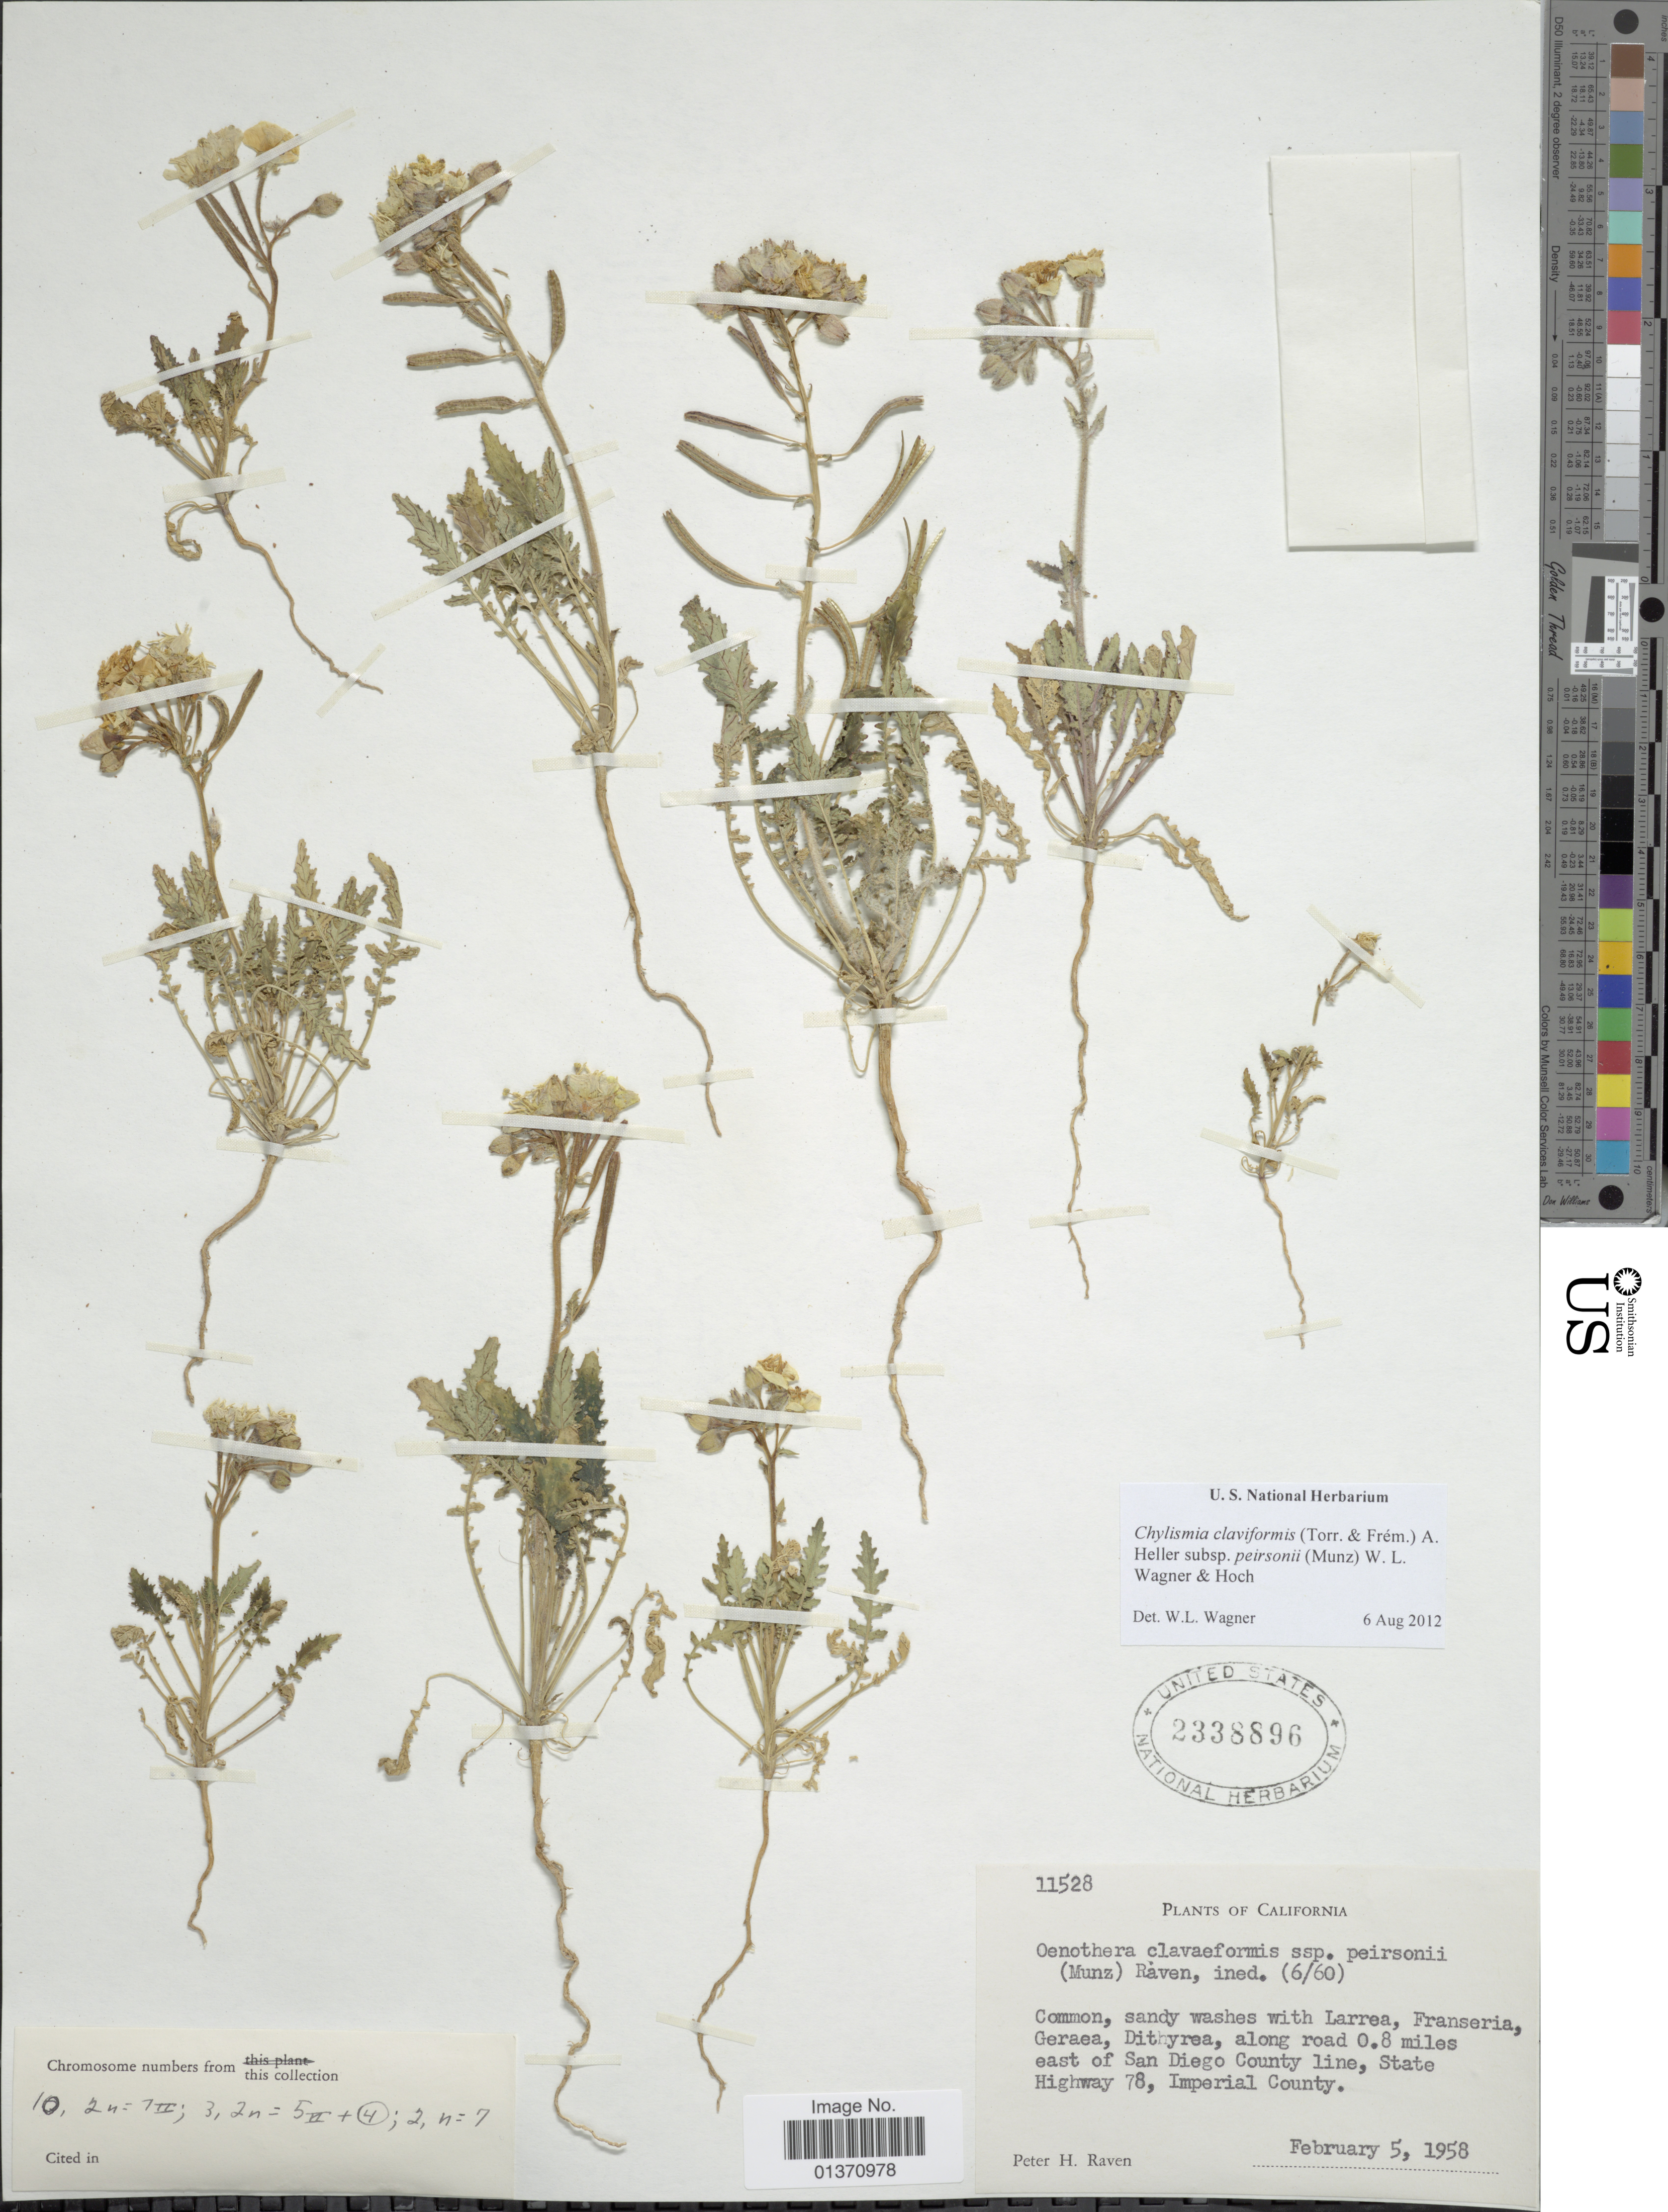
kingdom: Plantae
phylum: Tracheophyta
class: Magnoliopsida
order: Myrtales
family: Onagraceae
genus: Chylismia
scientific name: Chylismia claviformis subsp. peirsonii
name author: (Munz) W.L. Wagner & Hoch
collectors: P. H. Raven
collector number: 11528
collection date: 1958-02-05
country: United States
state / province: California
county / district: San Diego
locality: Along road 0.8 miles east of San Diego County line, State Highway 78, Imperial County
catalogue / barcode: US 2338896